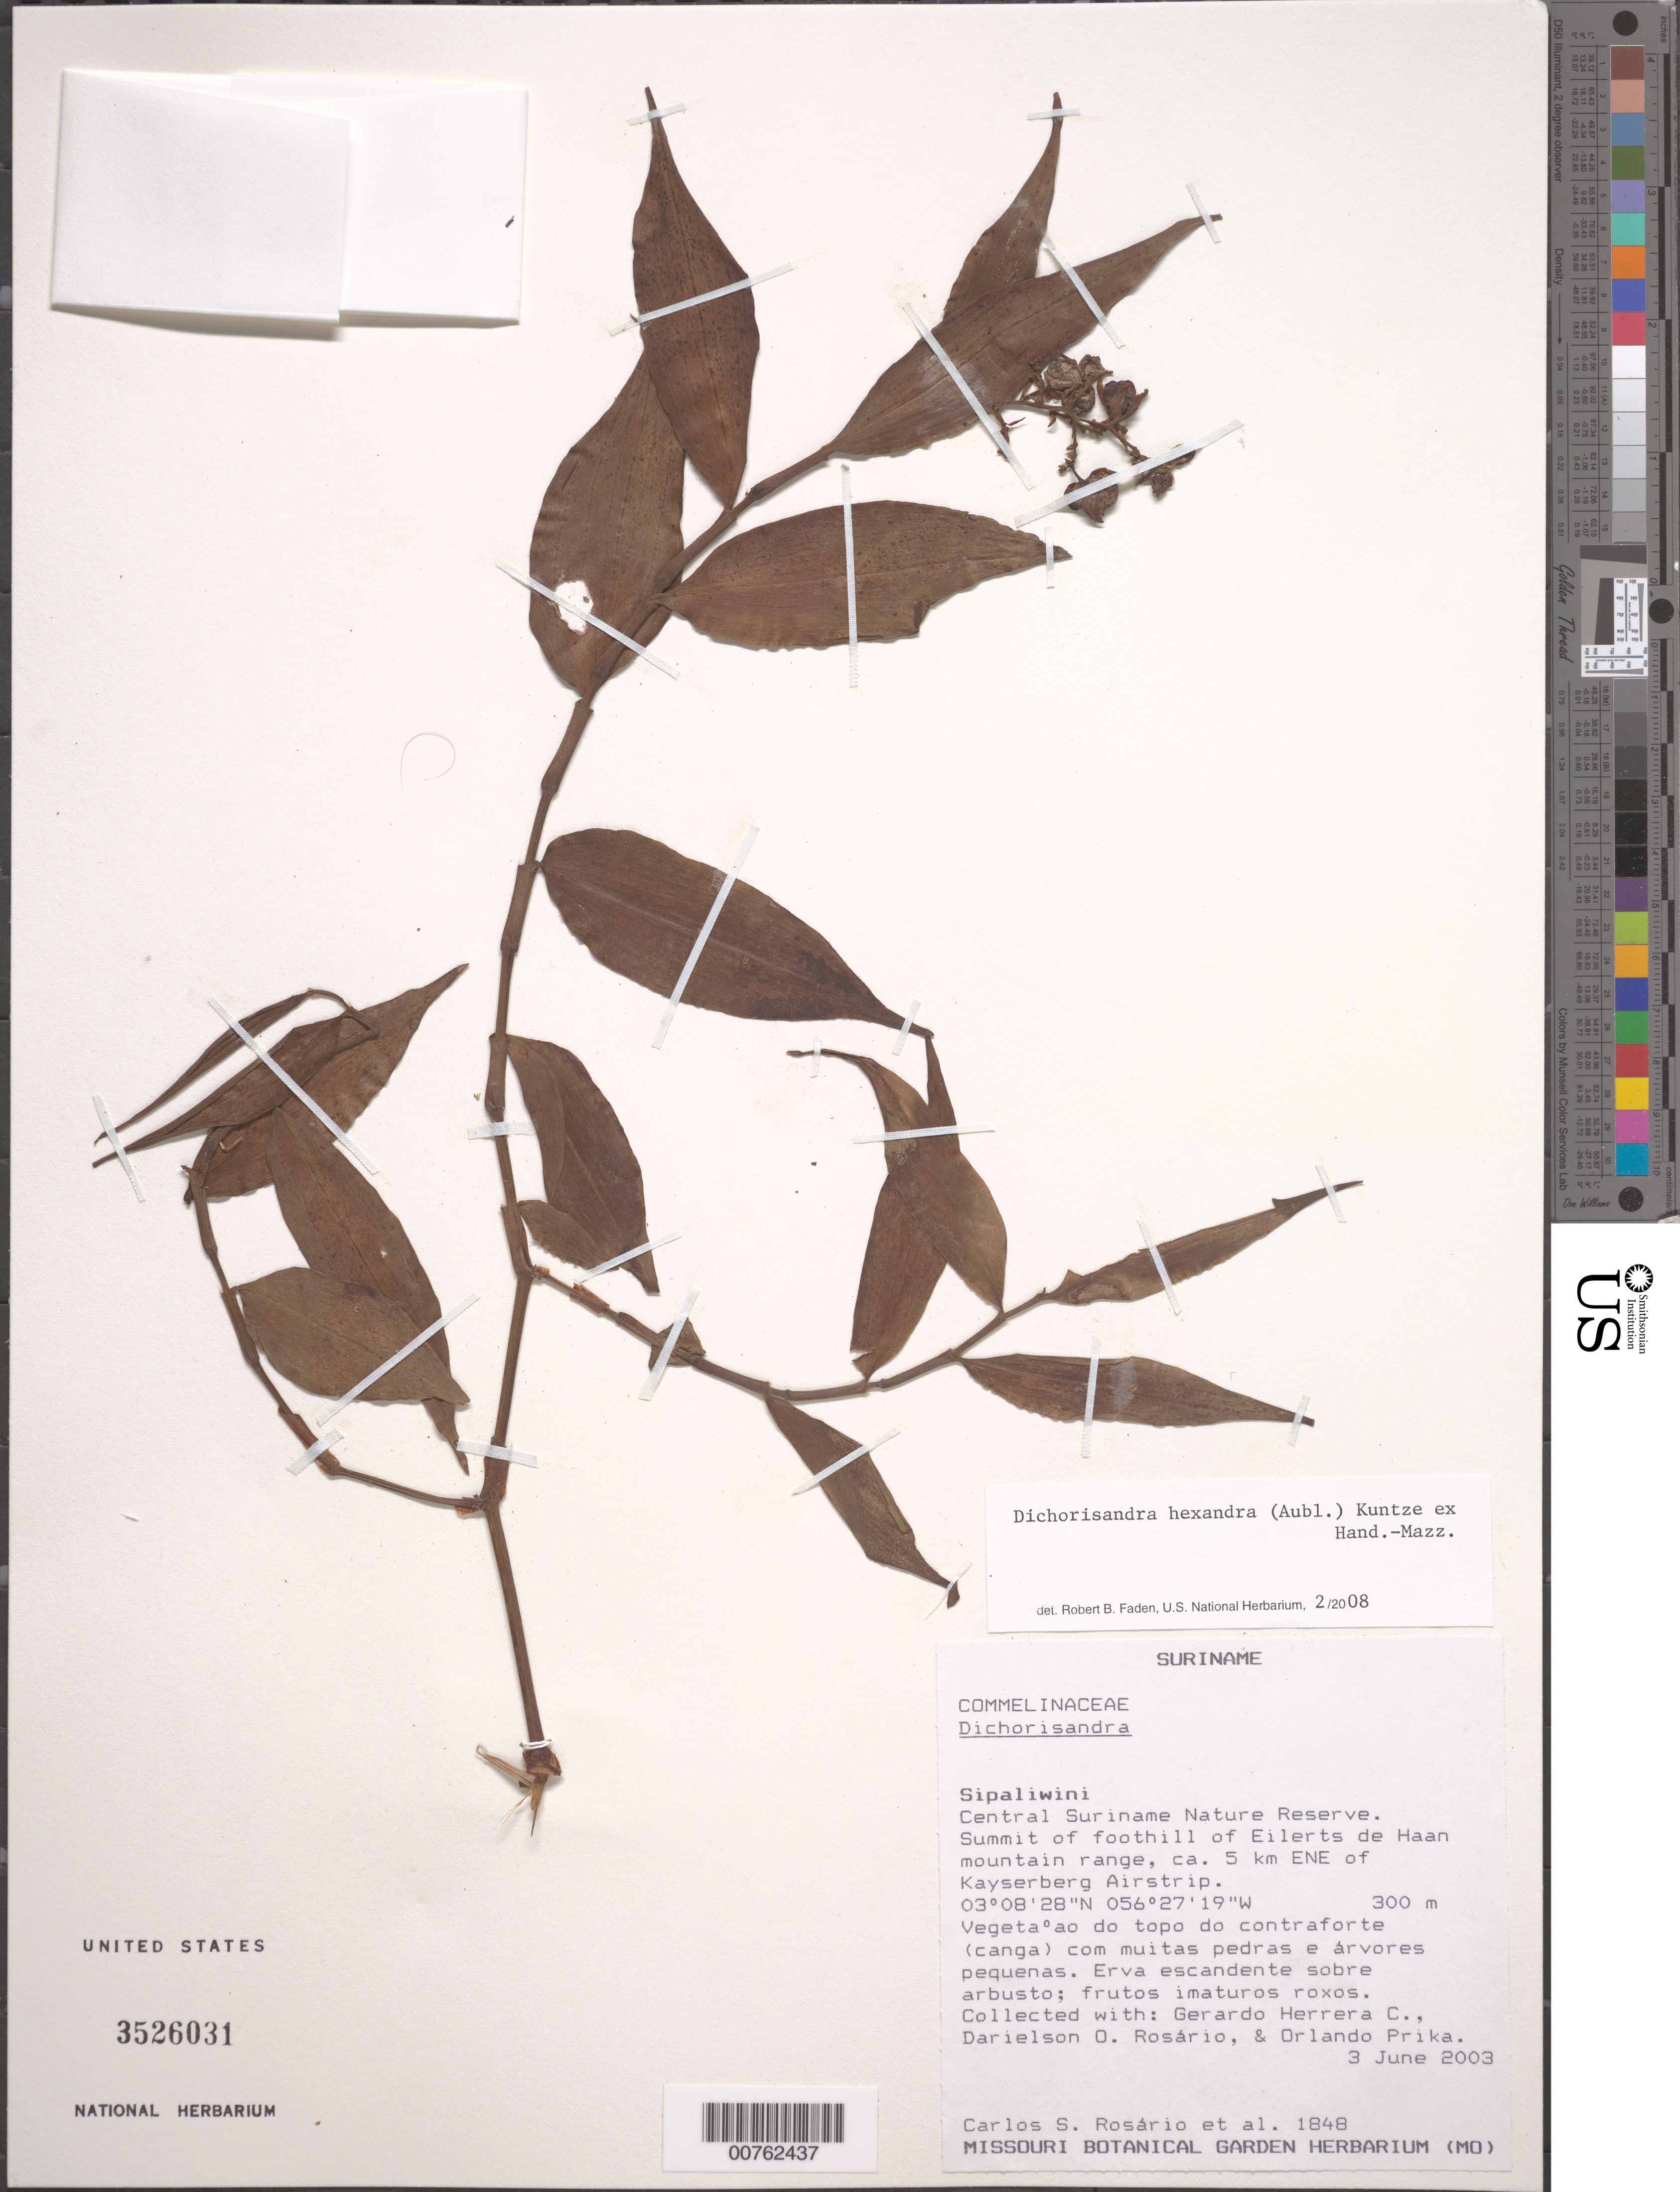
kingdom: Plantae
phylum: Tracheophyta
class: Liliopsida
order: Commelinales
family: Commelinaceae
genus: Dichorisandra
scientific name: Dichorisandra hexandra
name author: (Aubl.) Standl.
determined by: Faden, Robert B., (US), Smithsonian Institution - National Museum of Natural History (UNITED STATES)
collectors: C. S. Rosário et al.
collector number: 1848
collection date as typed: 03 Jun 2003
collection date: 2003-06-03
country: Suriname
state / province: Sipaliwini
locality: Central Suriname Nature Reserve.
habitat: Summit of foothill of Eilerts de Haan mountain range, ca. 5 km ENE of Kayserberg Airstrip.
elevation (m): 300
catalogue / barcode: US 3526031